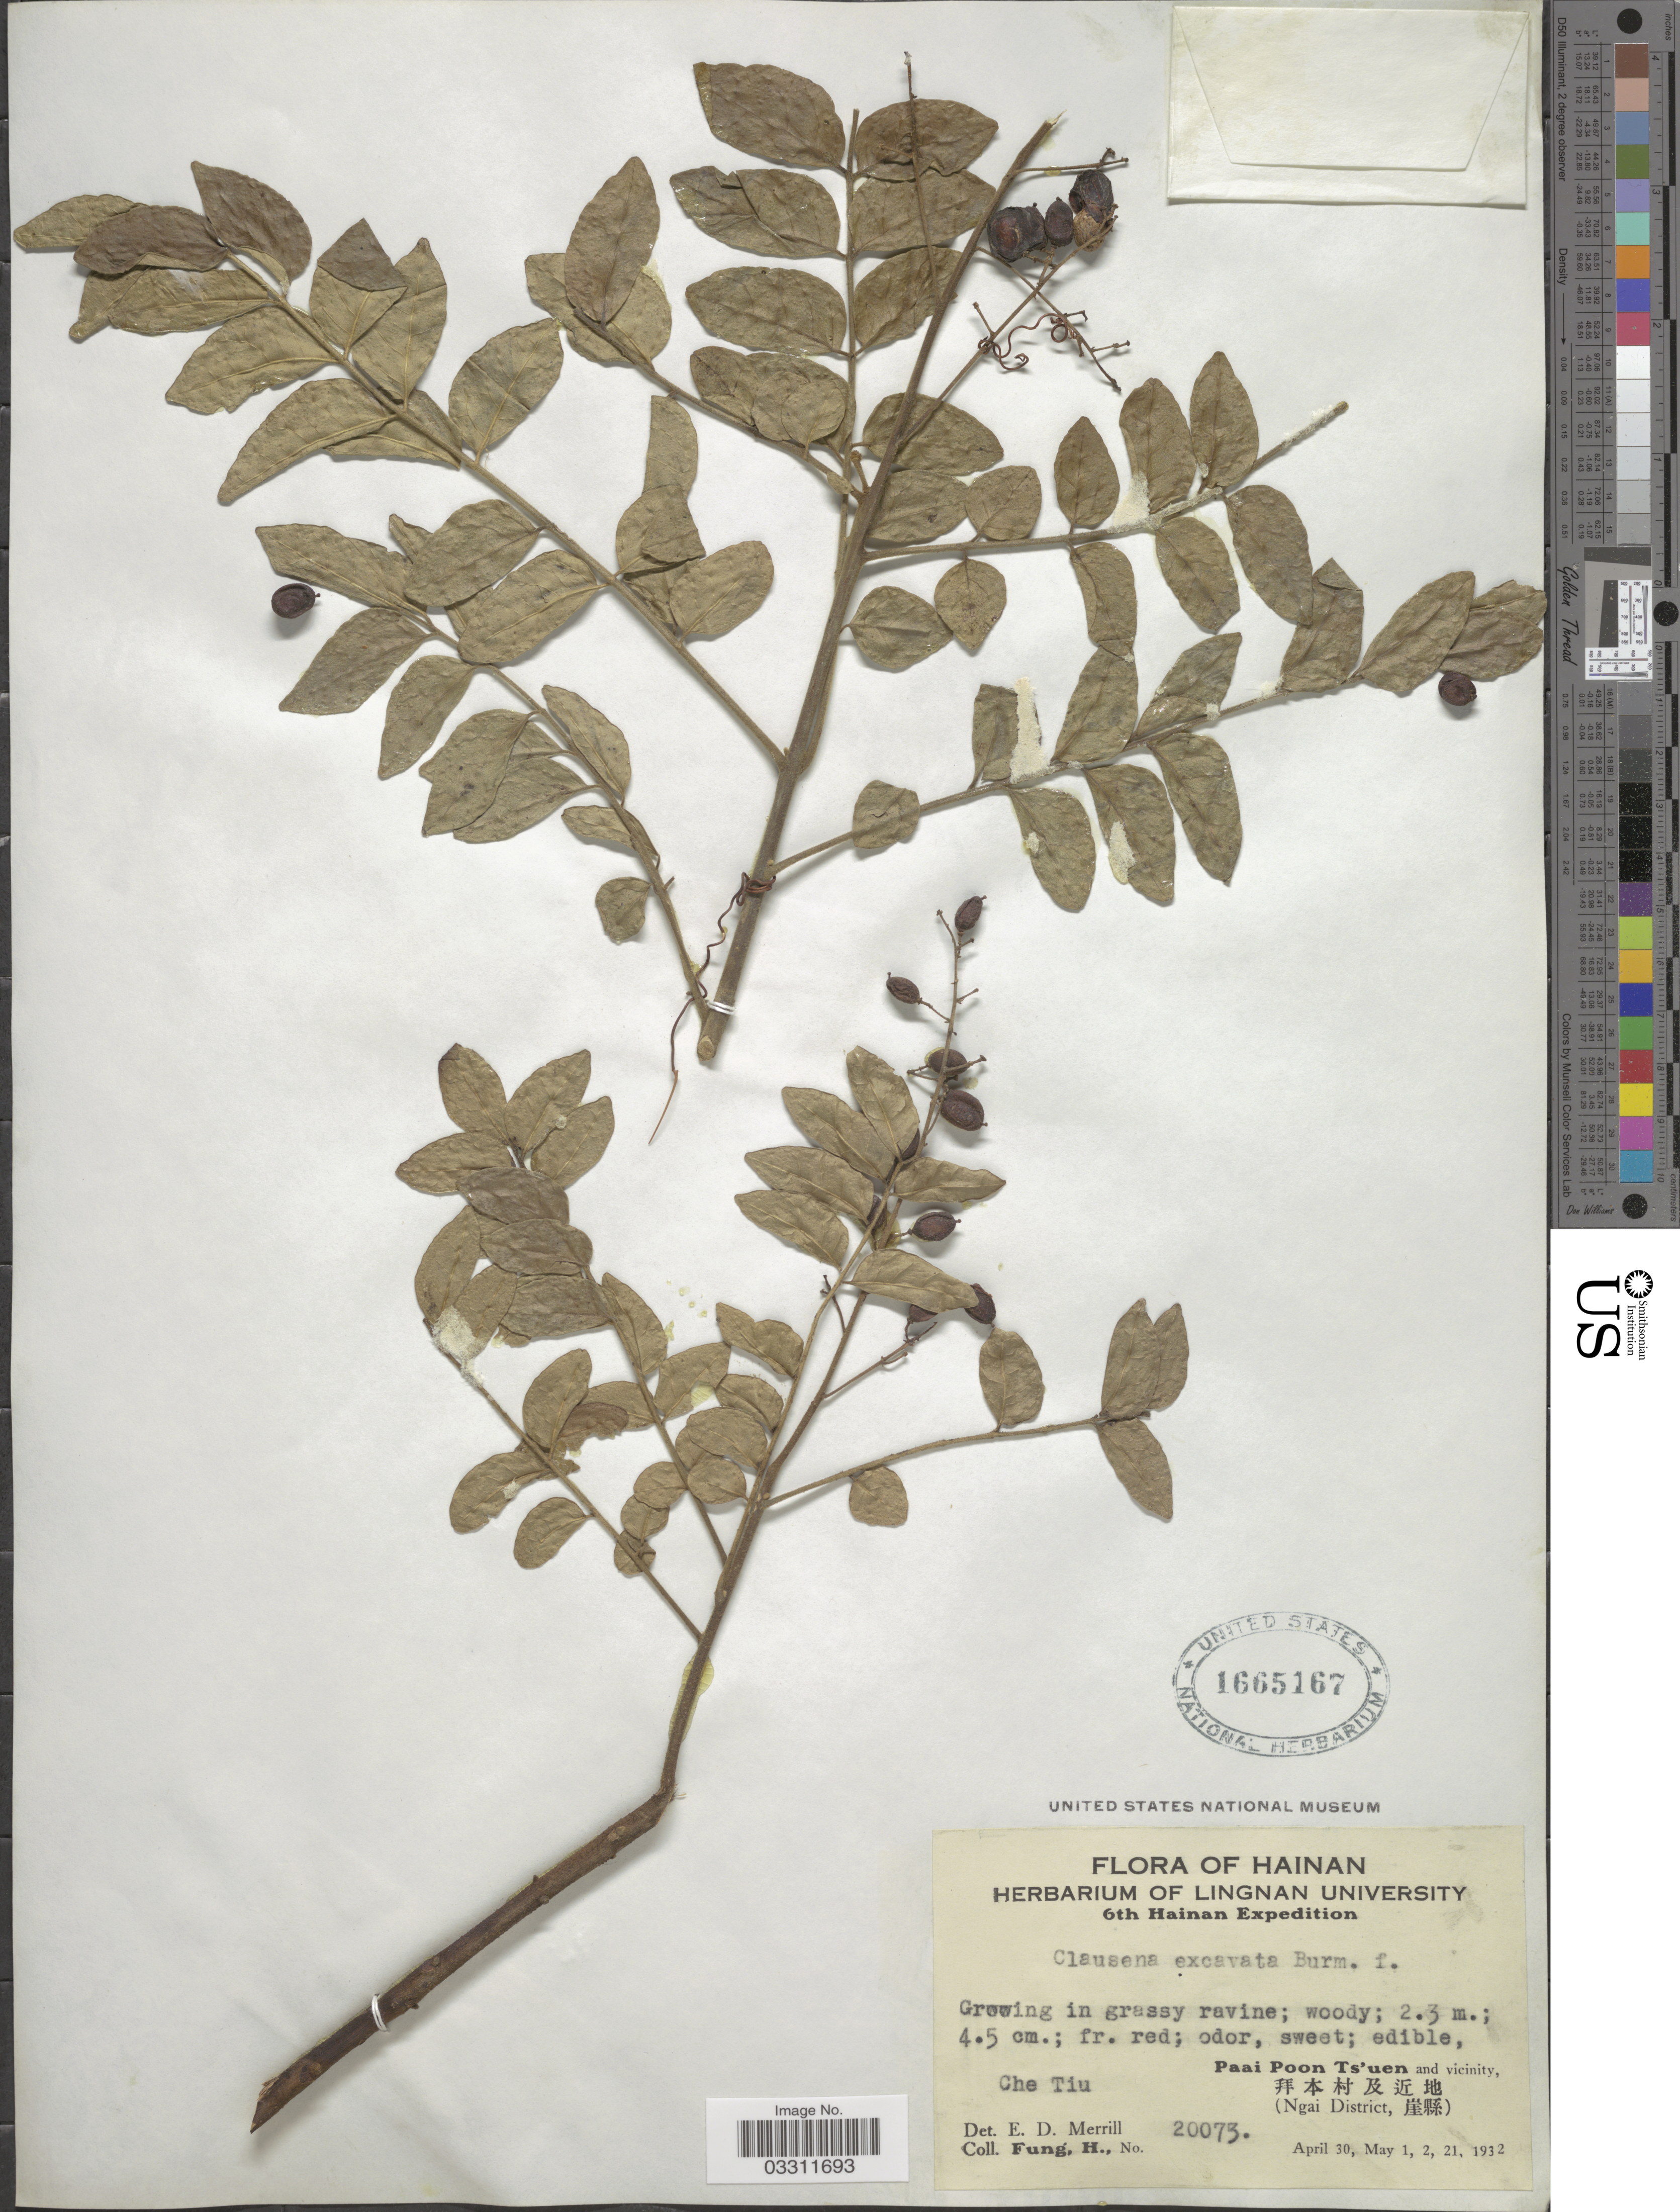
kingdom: Plantae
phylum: Tracheophyta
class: Magnoliopsida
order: Sapindales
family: Rutaceae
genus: Clausena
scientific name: Clausena excavata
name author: Burm. f.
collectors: H. Fung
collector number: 20073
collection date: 1932-04-30/1932-05-21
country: China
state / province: Hainan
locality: Ngai District. Che Tiu.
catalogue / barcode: US 1665167